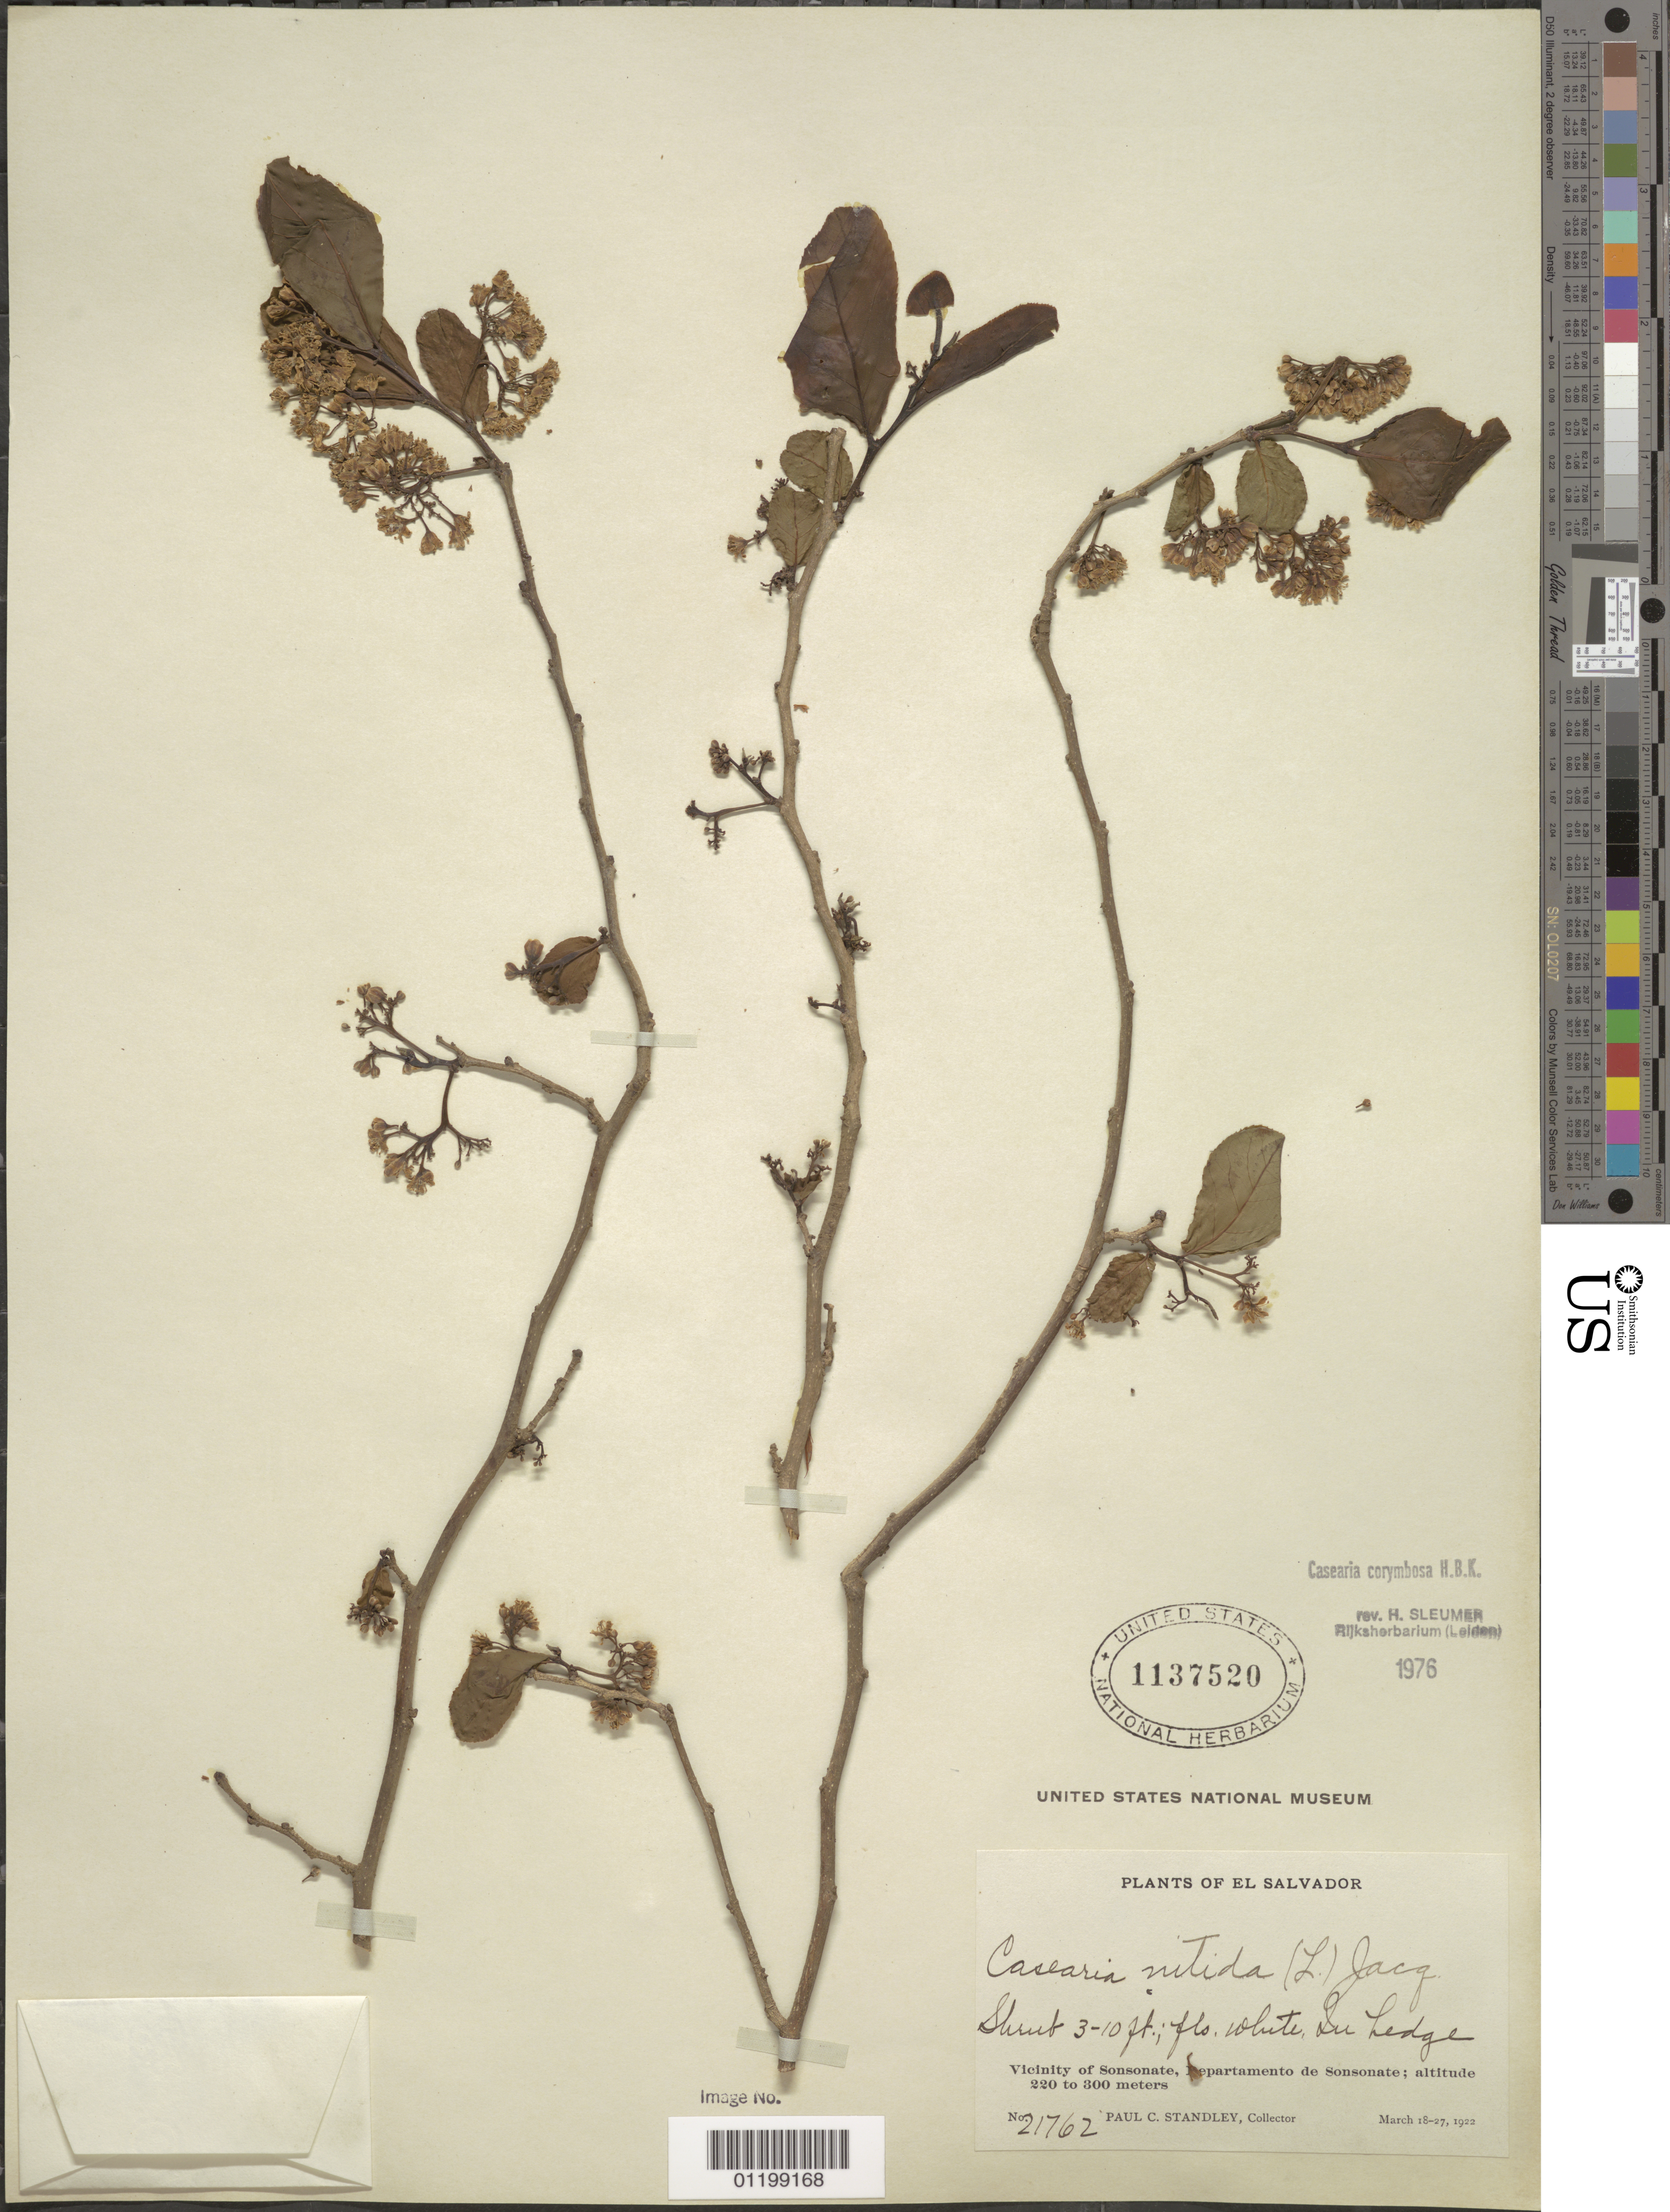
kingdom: Plantae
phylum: Tracheophyta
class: Magnoliopsida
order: Malpighiales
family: Salicaceae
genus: Casearia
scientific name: Casearia corymbosa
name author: Kunth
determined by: Sleumer, H. O.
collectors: P. C. Standley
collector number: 21762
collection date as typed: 18 Mar 1922 to 27 Mar 1922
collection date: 1922-03-18/1922-03-27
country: El Salvador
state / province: Sonsonate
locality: Vicinity of Sonsonate.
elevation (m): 220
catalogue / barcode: US 1137520